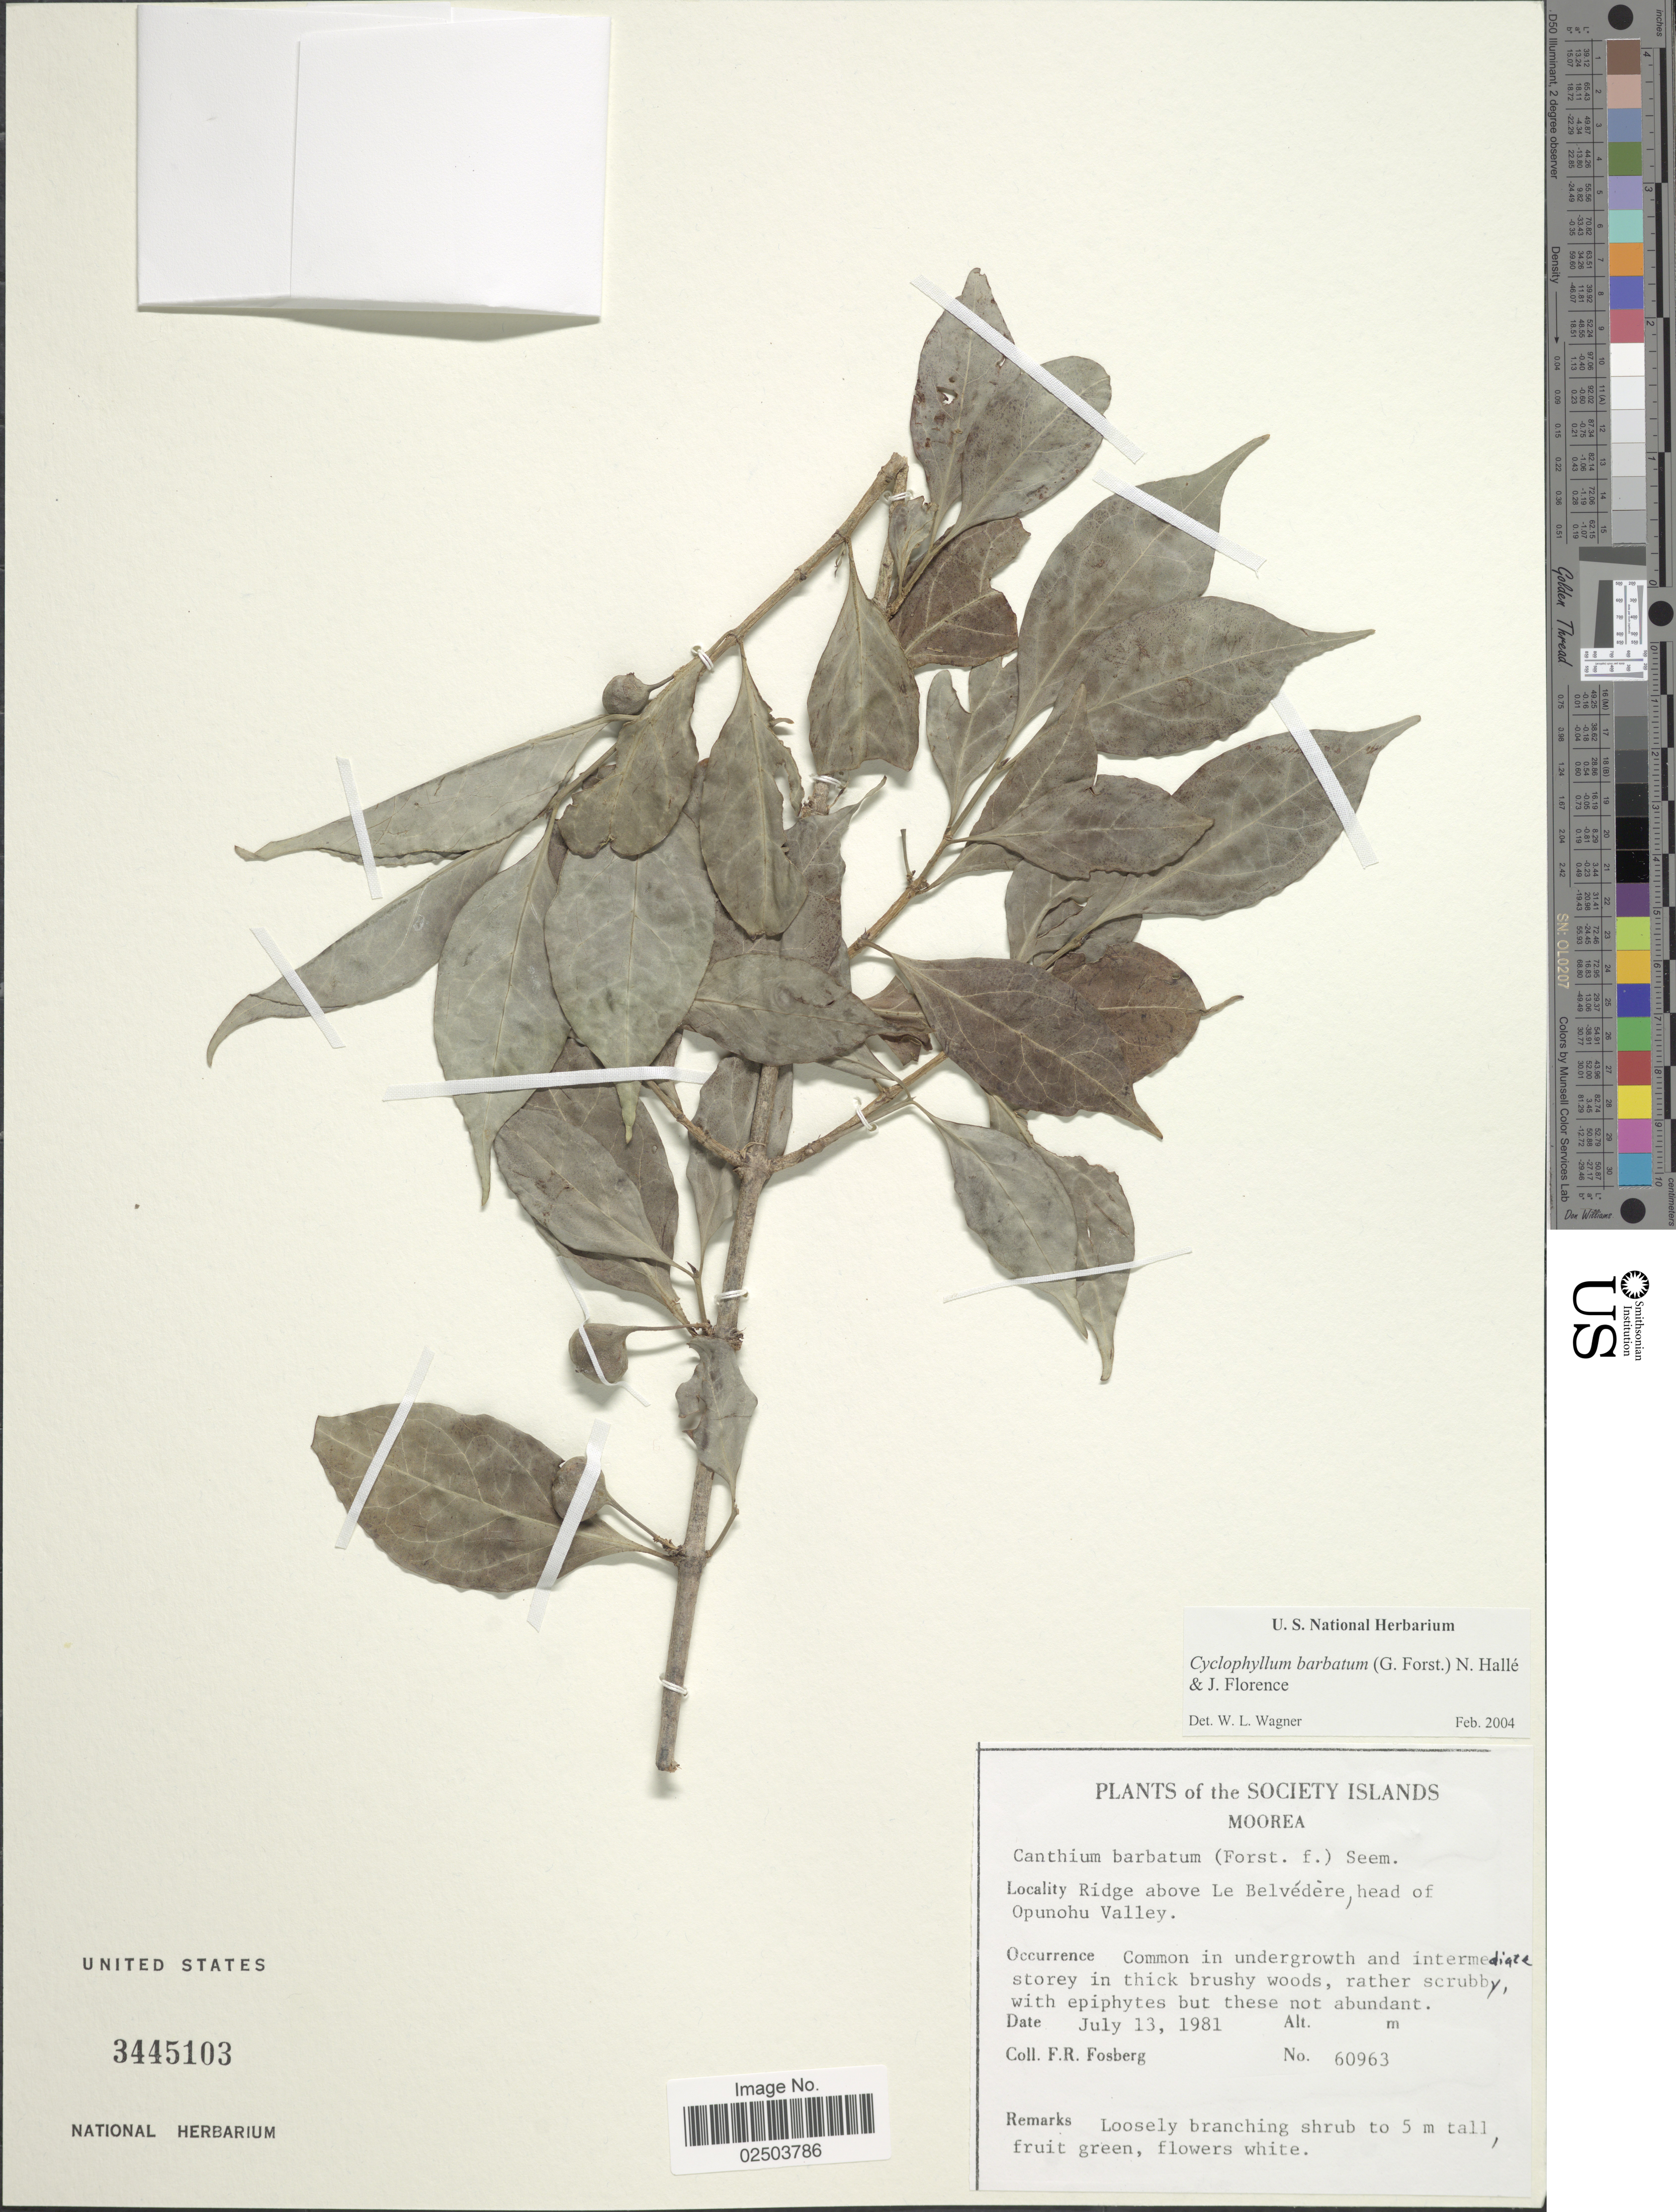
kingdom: Plantae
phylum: Tracheophyta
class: Magnoliopsida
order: Gentianales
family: Rubiaceae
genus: Cyclophyllum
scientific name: Cyclophyllum barbatum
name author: (G. Forst.) N. Hallé & J. Florence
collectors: F. R. Fosberg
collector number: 60963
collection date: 1981-07-13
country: French Polynesia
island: Moorea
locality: Society Islands. Moorea. Ridge above Le Belvedere, head of Opunohu Valley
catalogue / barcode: US 3445103